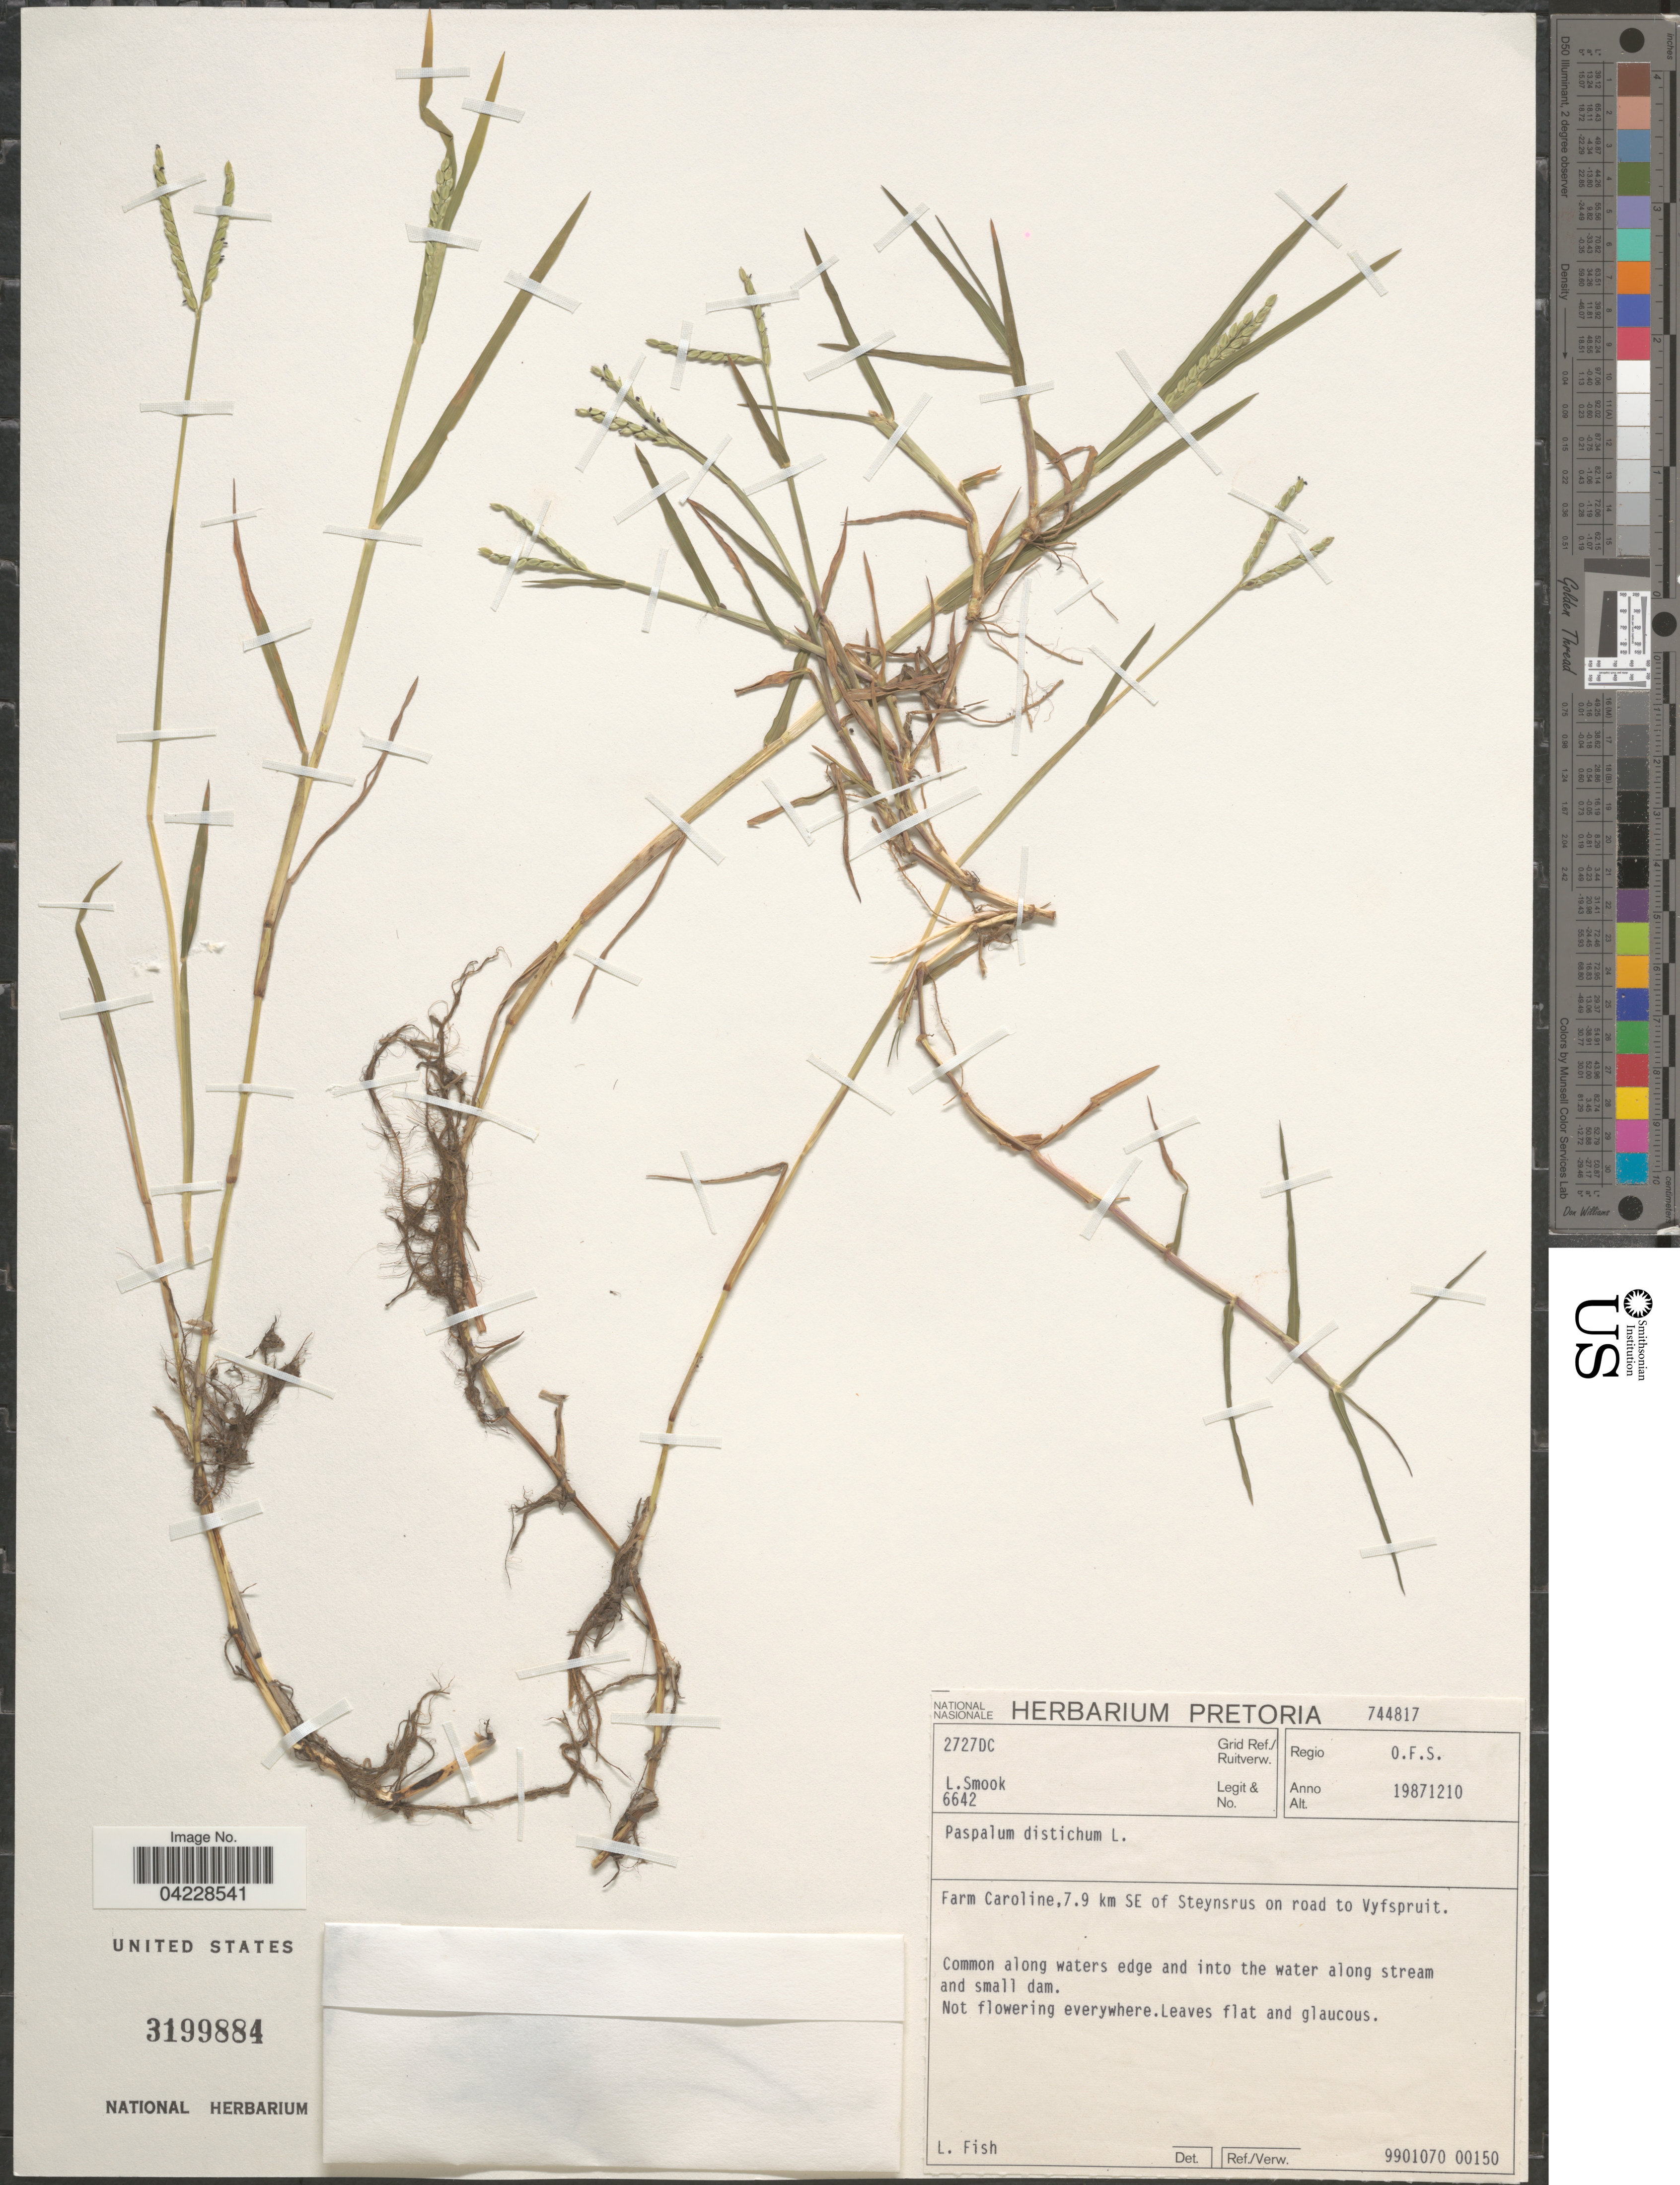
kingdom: Plantae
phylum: Tracheophyta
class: Liliopsida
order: Poales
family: Poaceae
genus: Paspalum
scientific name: Paspalum distichum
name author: L.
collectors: L. Smook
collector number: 6642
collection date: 1987-12-10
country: South Africa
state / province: Free State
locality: Grid Ref./ Ruitverw. 2727DC. Regio O.F.S. Farm Caroline,7.9 km SE of Steynsrus on road to Vyfspruit.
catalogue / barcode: US 3199884